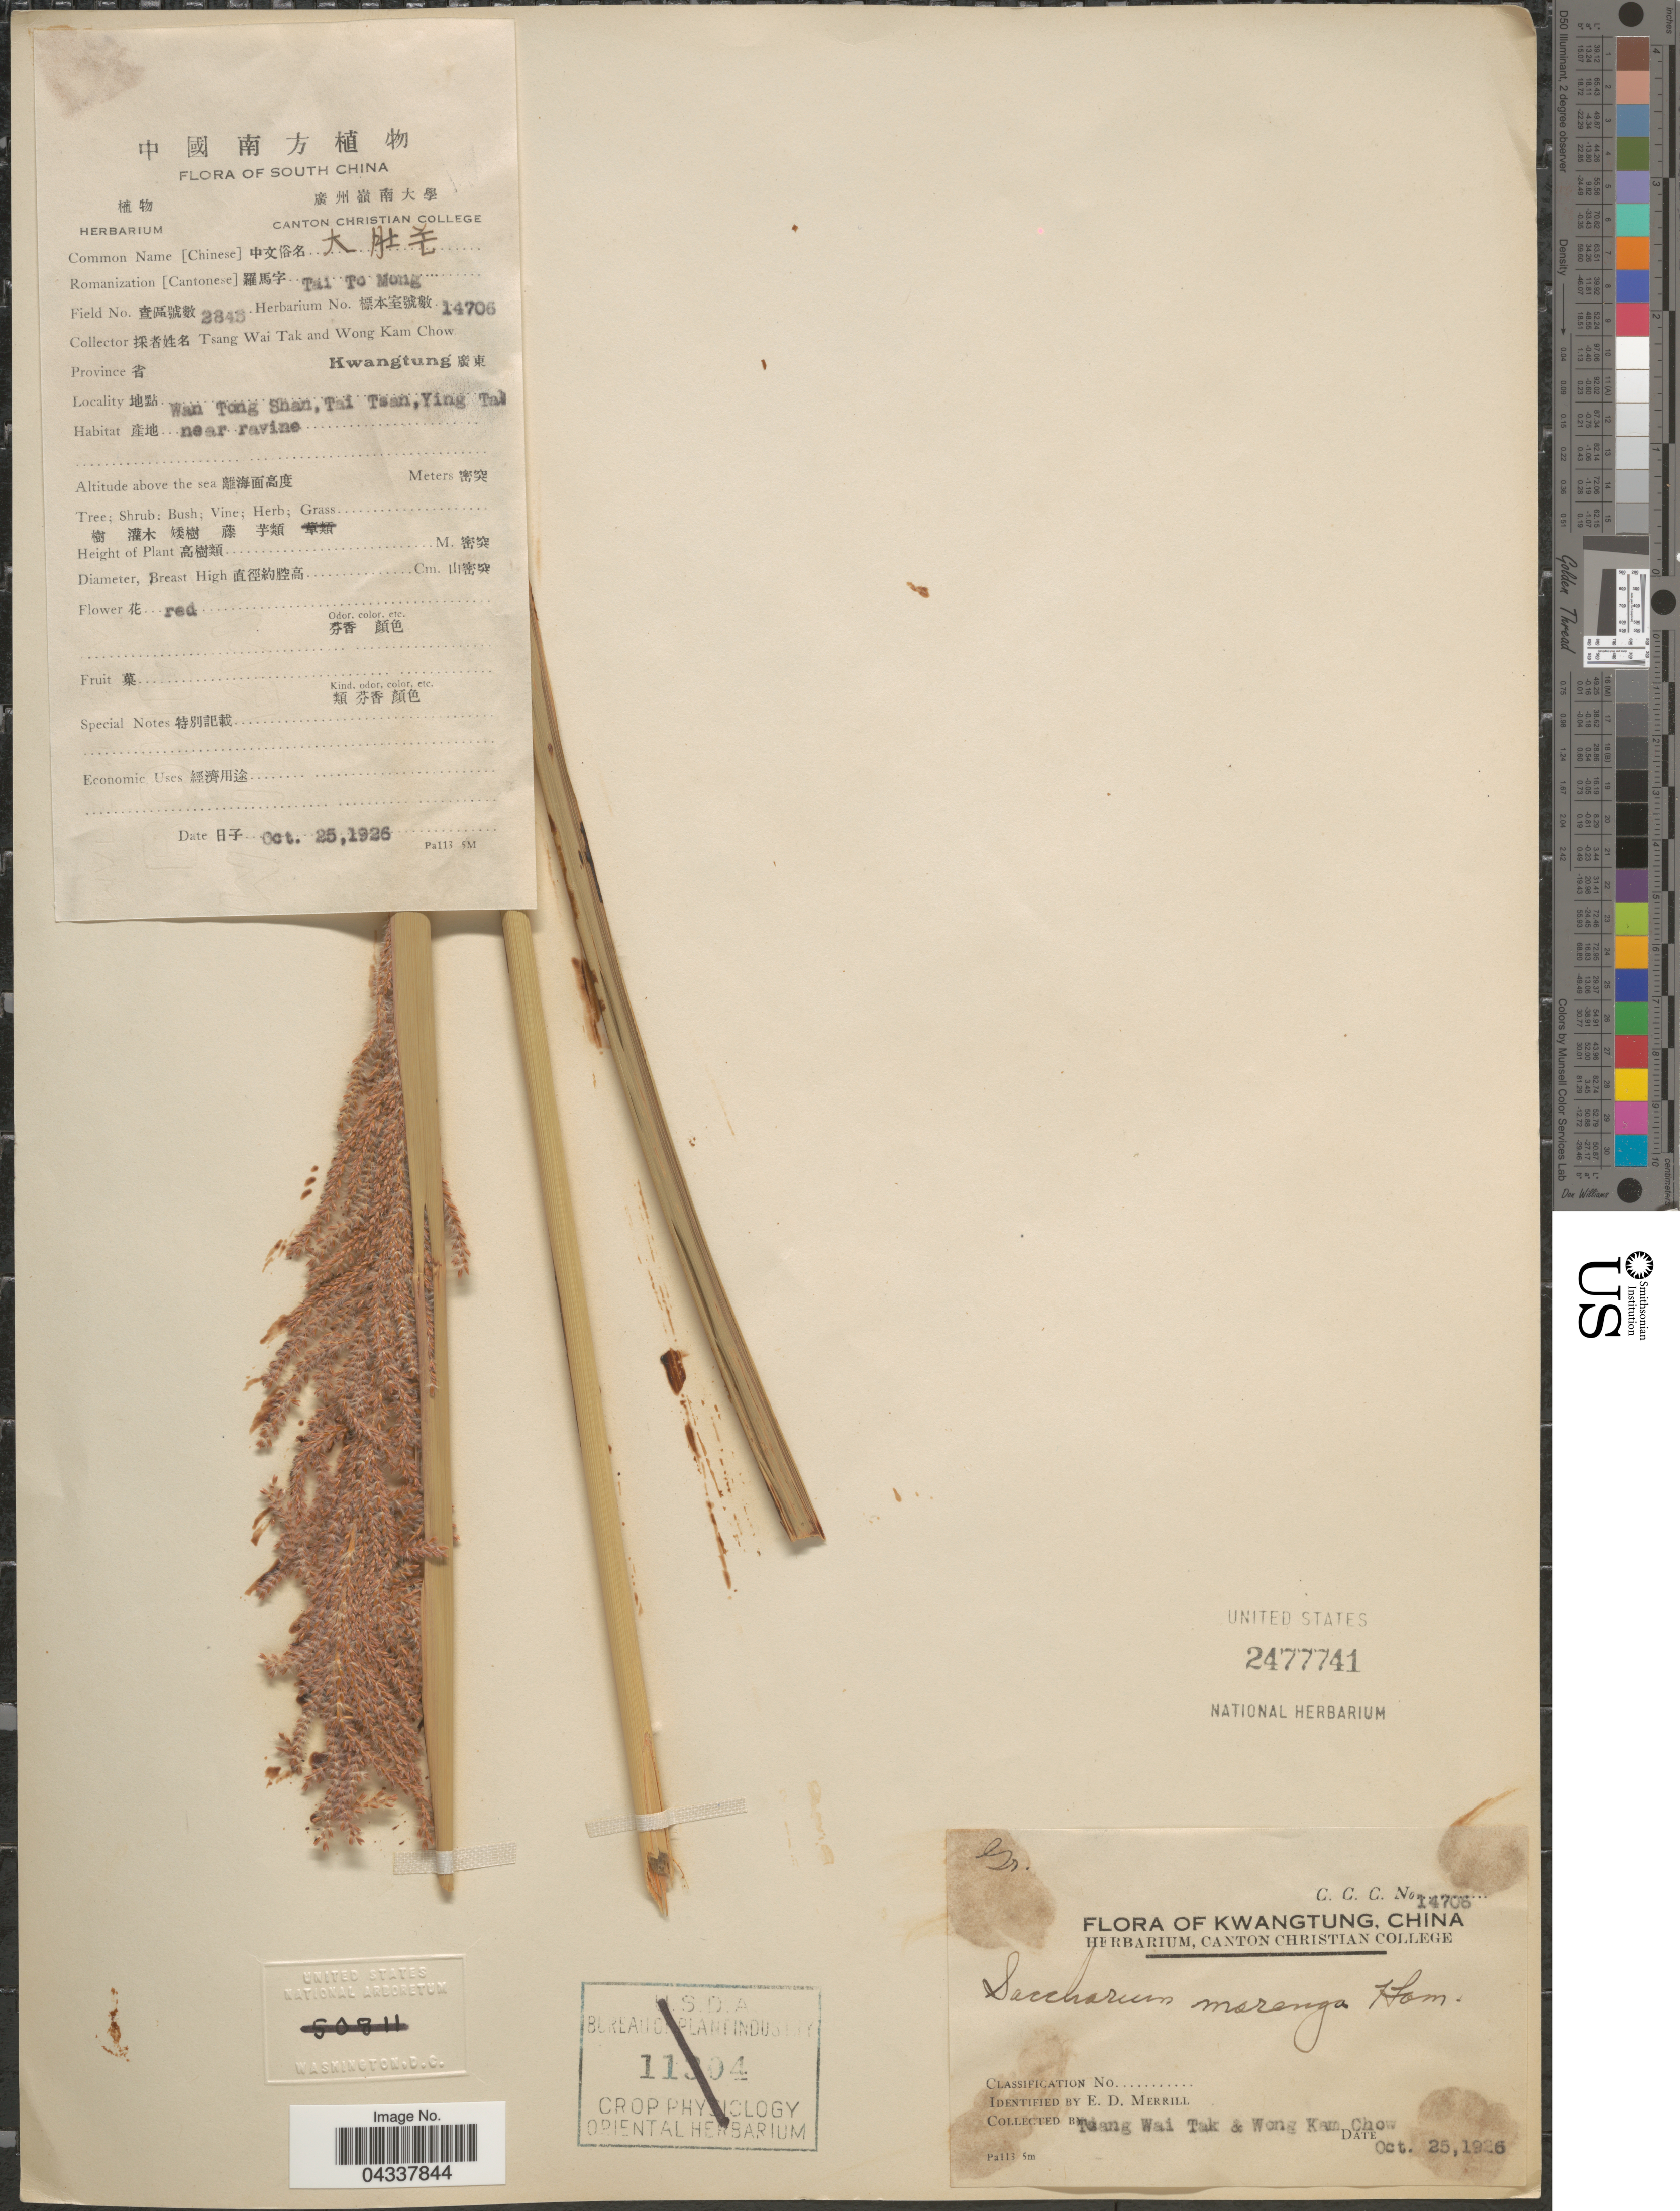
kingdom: Plantae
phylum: Tracheophyta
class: Liliopsida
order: Poales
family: Poaceae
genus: Narenga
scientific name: Narenga porphyrocoma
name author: (Hance) Bor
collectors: W. T. Tsang & W. Chow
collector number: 2845/14706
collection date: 1926-10-25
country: China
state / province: Guangdong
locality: South China. Province [Foreign script] Kwangtung [Foreign script]. Wan Tong Shan, Tai Tsan, Ying Tak.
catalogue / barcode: US 2477741